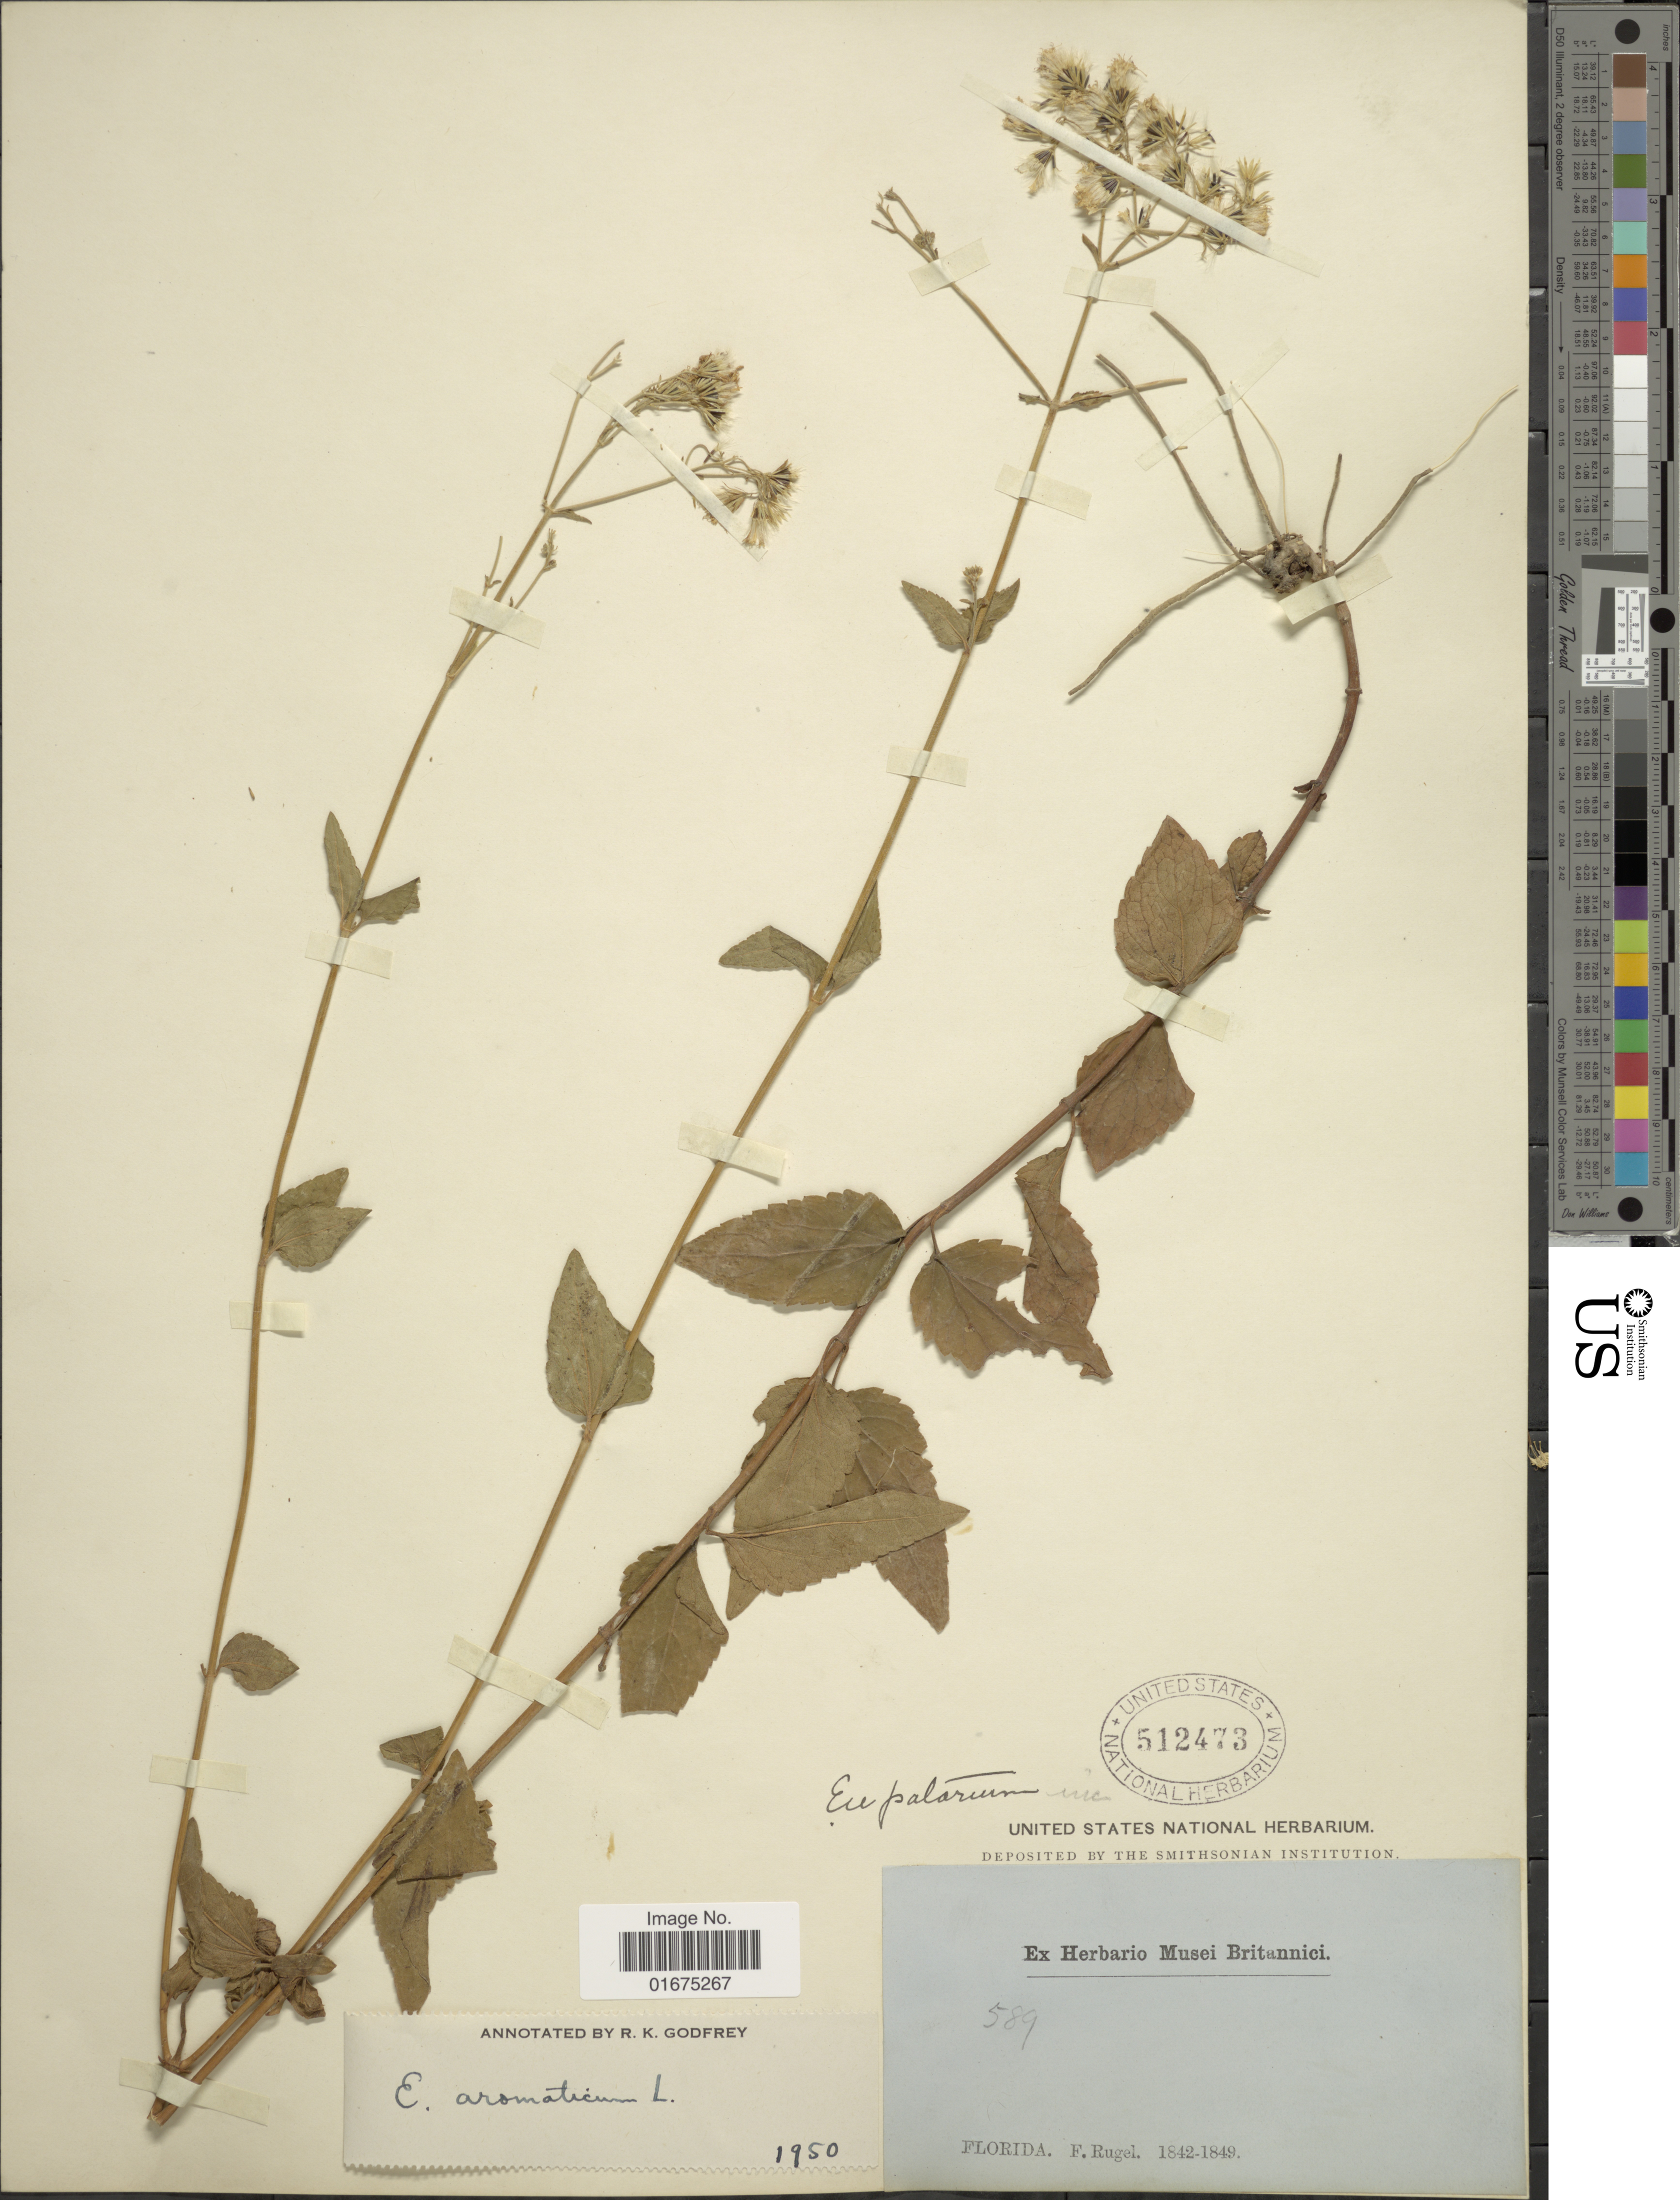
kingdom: Plantae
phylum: Tracheophyta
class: Magnoliopsida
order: Asterales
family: Asteraceae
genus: Ageratina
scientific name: Ageratina aromatica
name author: (L.) Spach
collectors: F. Rugel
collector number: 589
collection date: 1842/1849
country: United States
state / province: Florida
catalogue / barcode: US 512473